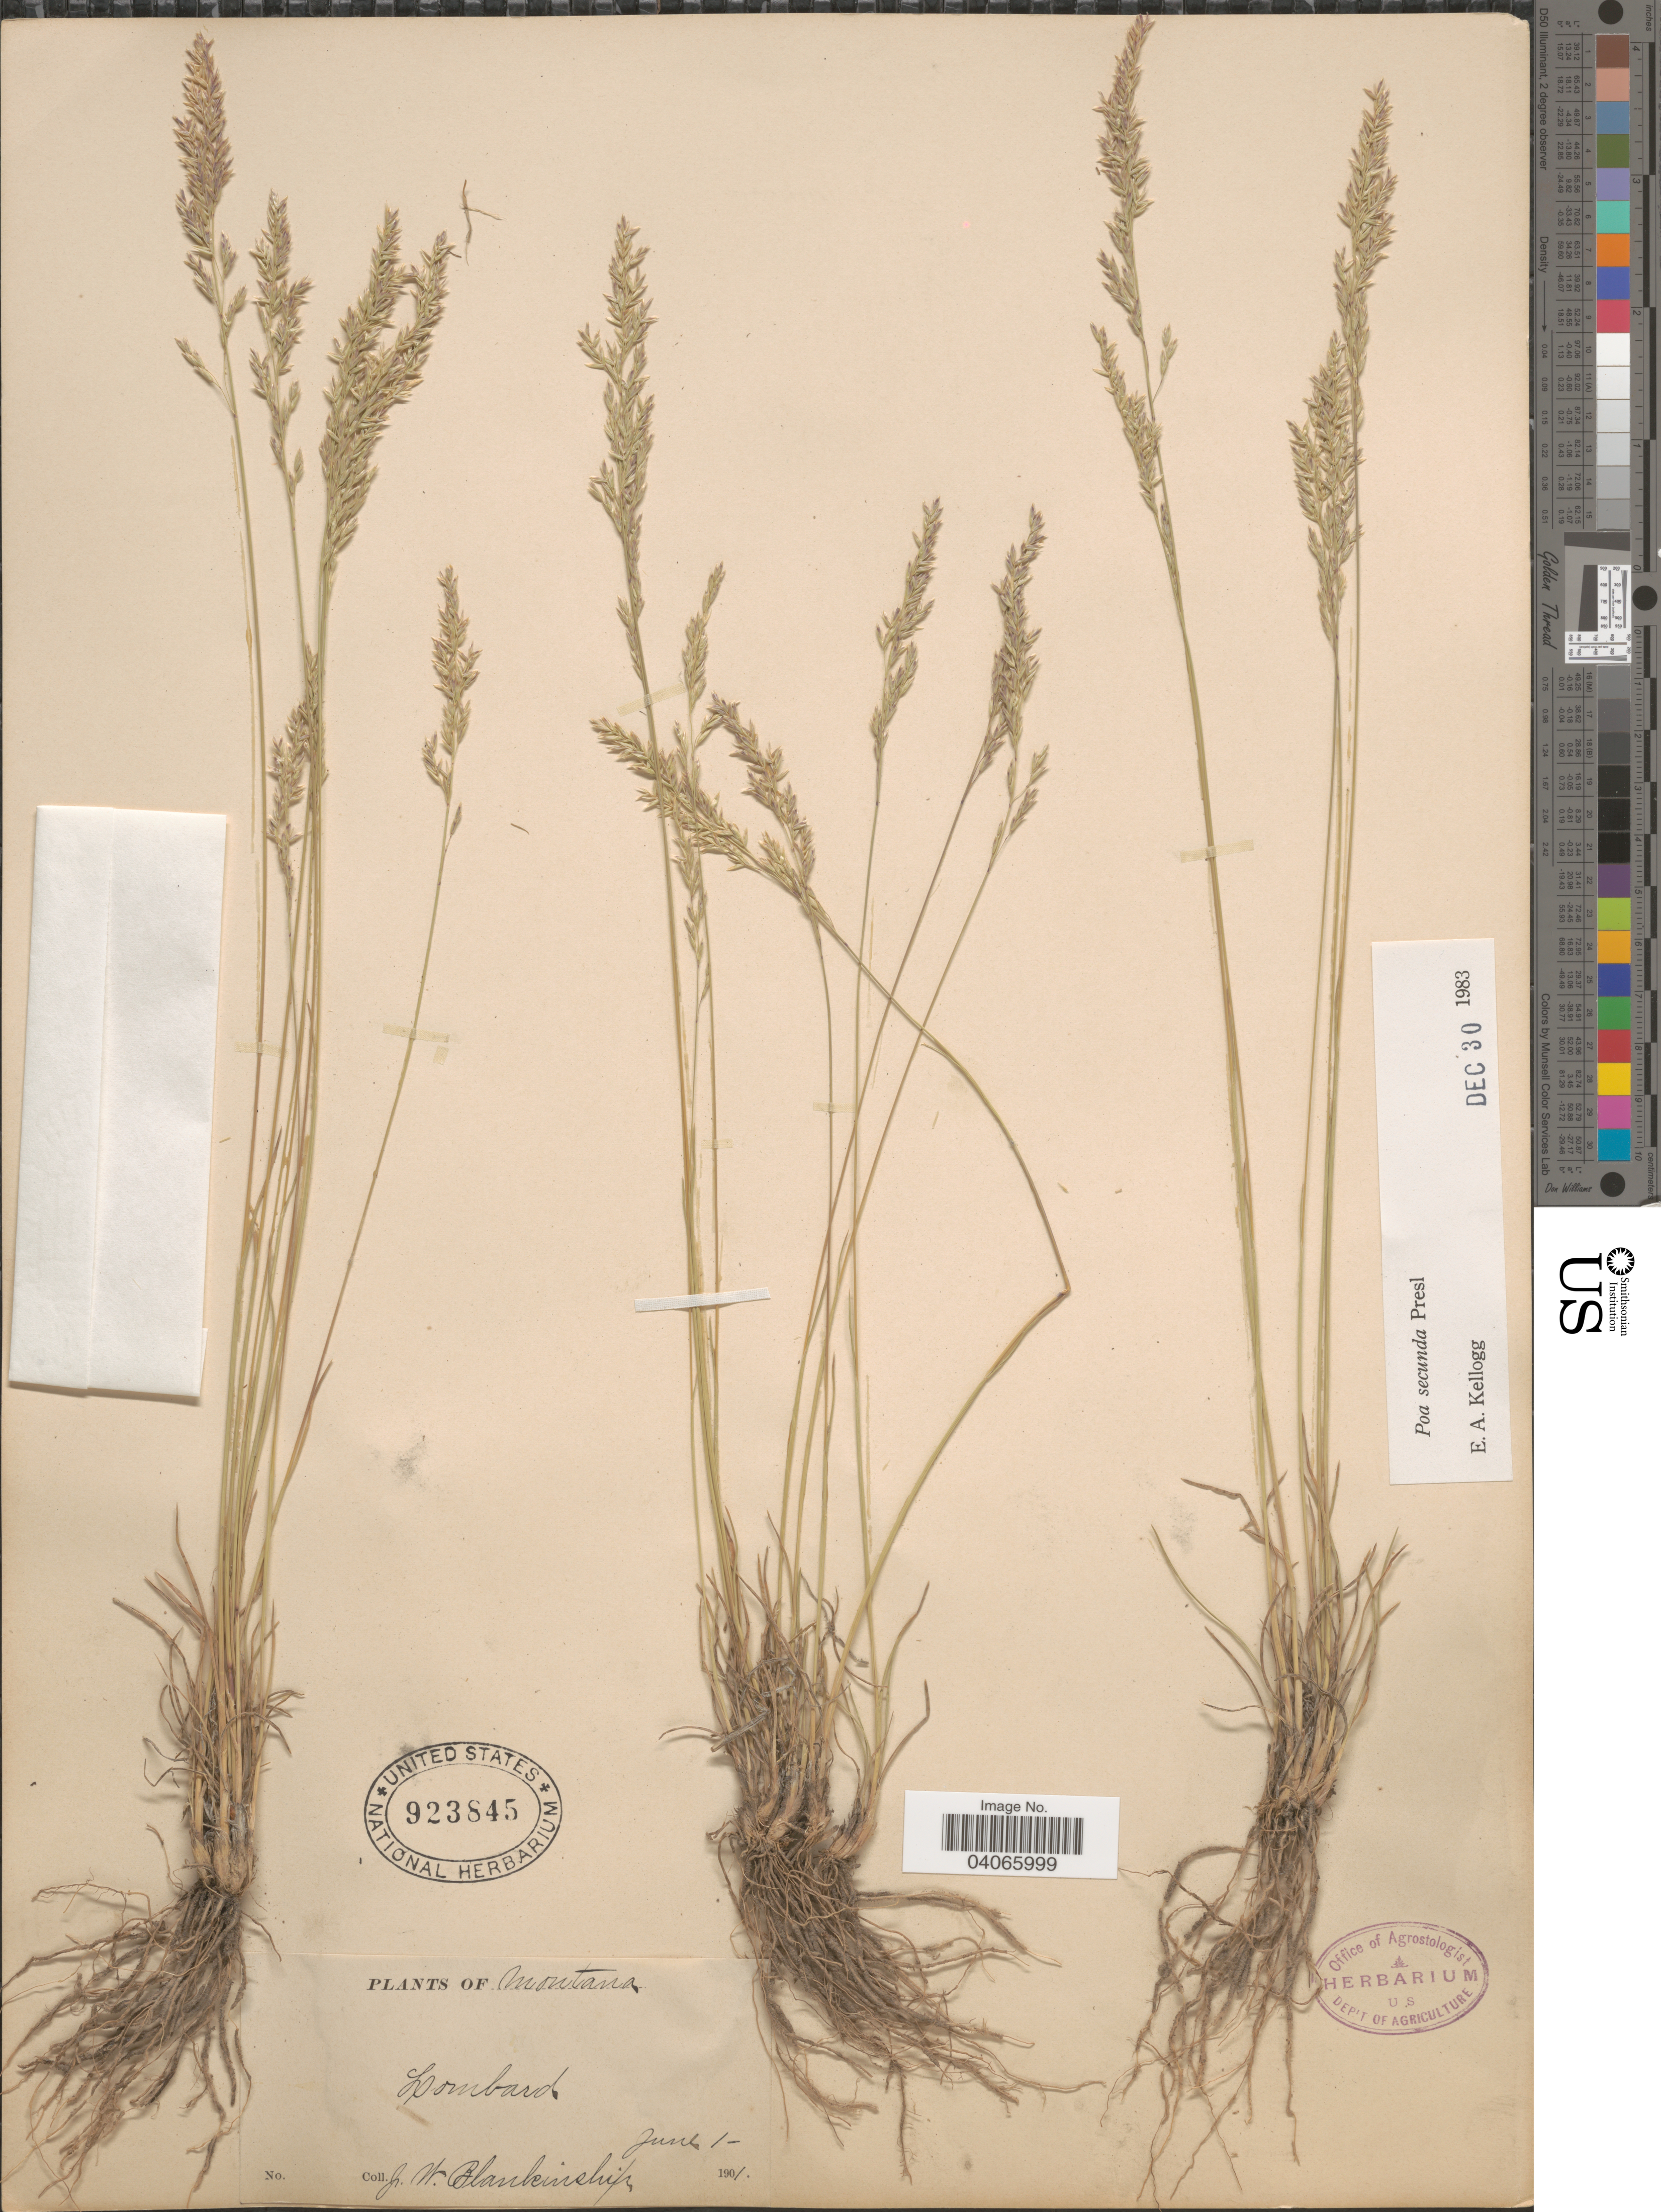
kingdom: Plantae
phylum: Tracheophyta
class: Liliopsida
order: Poales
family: Poaceae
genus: Poa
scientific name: Poa secunda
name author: J. Presl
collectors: J. W. Blankinship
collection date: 1901-06-01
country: United States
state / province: Montana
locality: Lombard.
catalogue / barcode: US 923845